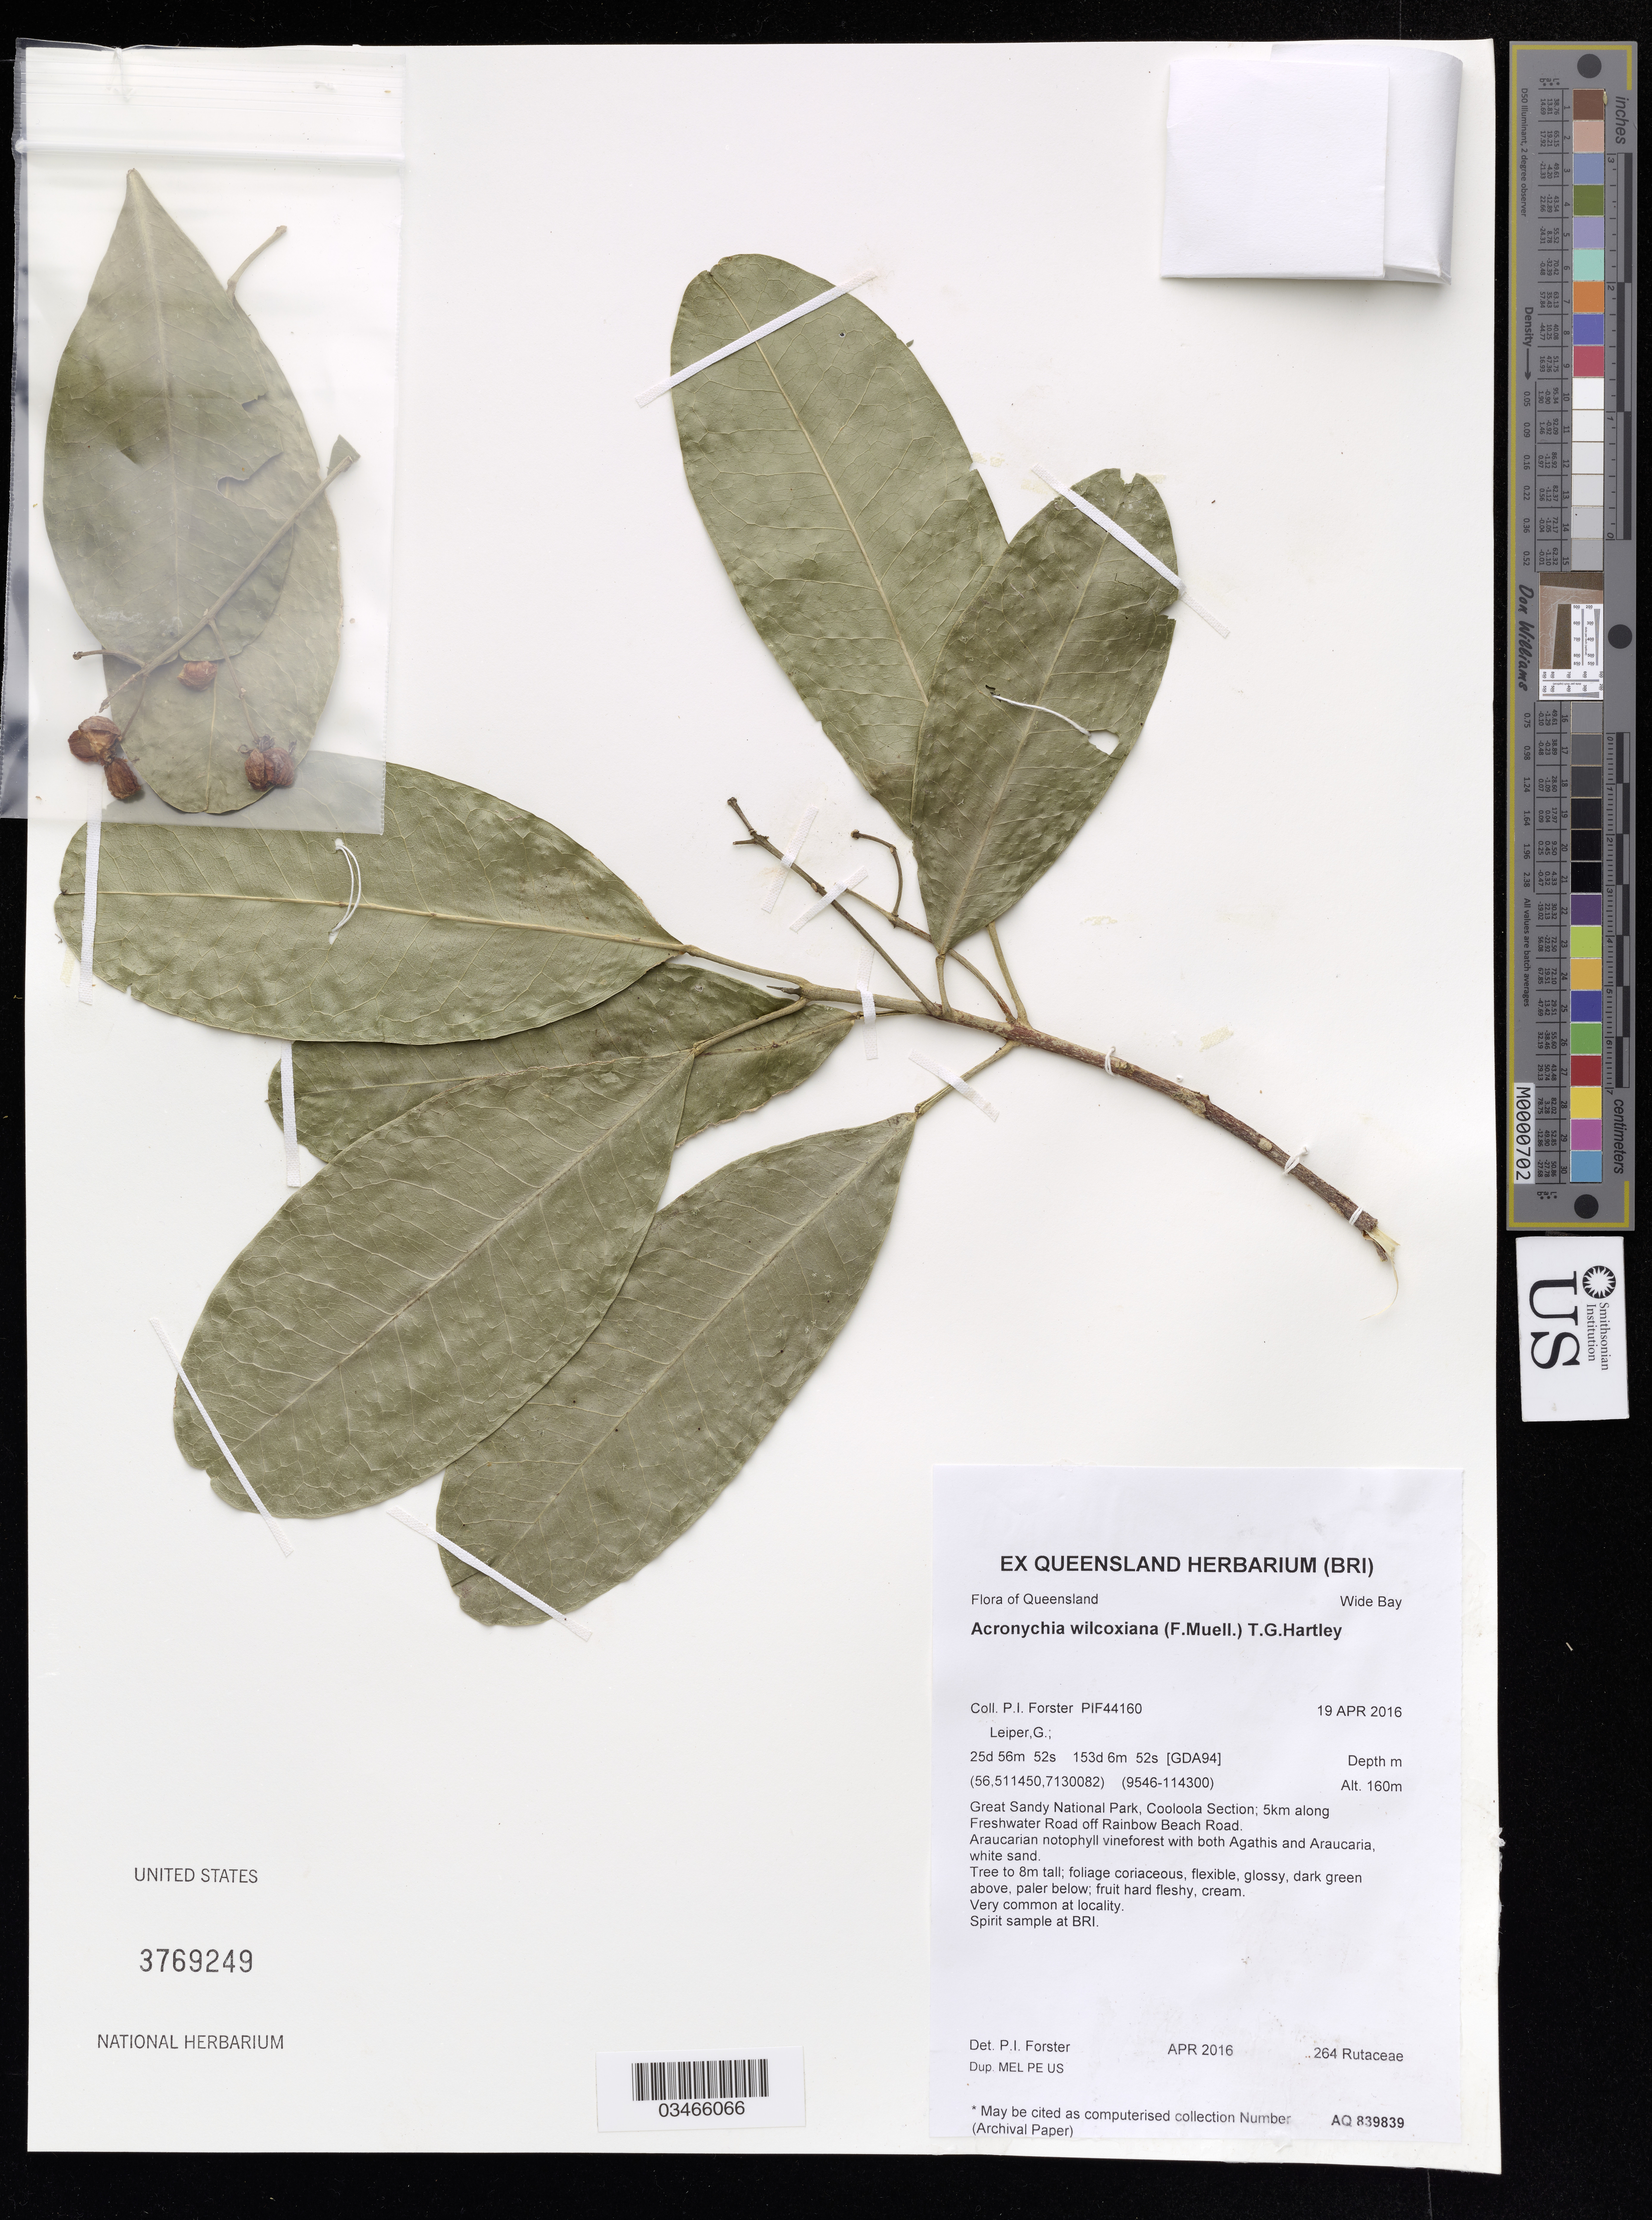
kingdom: Plantae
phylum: Tracheophyta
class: Magnoliopsida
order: Sapindales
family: Rutaceae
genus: Acronychia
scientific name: Acronychia wilcoxiana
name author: (F. Muell.) T.G. Hartley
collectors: P. Forster & G. Leiper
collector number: PIF44160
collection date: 2016-04-19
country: Australia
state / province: Queensland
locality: Wide Bay. Great Sandy National Park, Cooloola Section; 5km along Freshwater Road off Rainbow Beach Road.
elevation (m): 160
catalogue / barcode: US 3769249